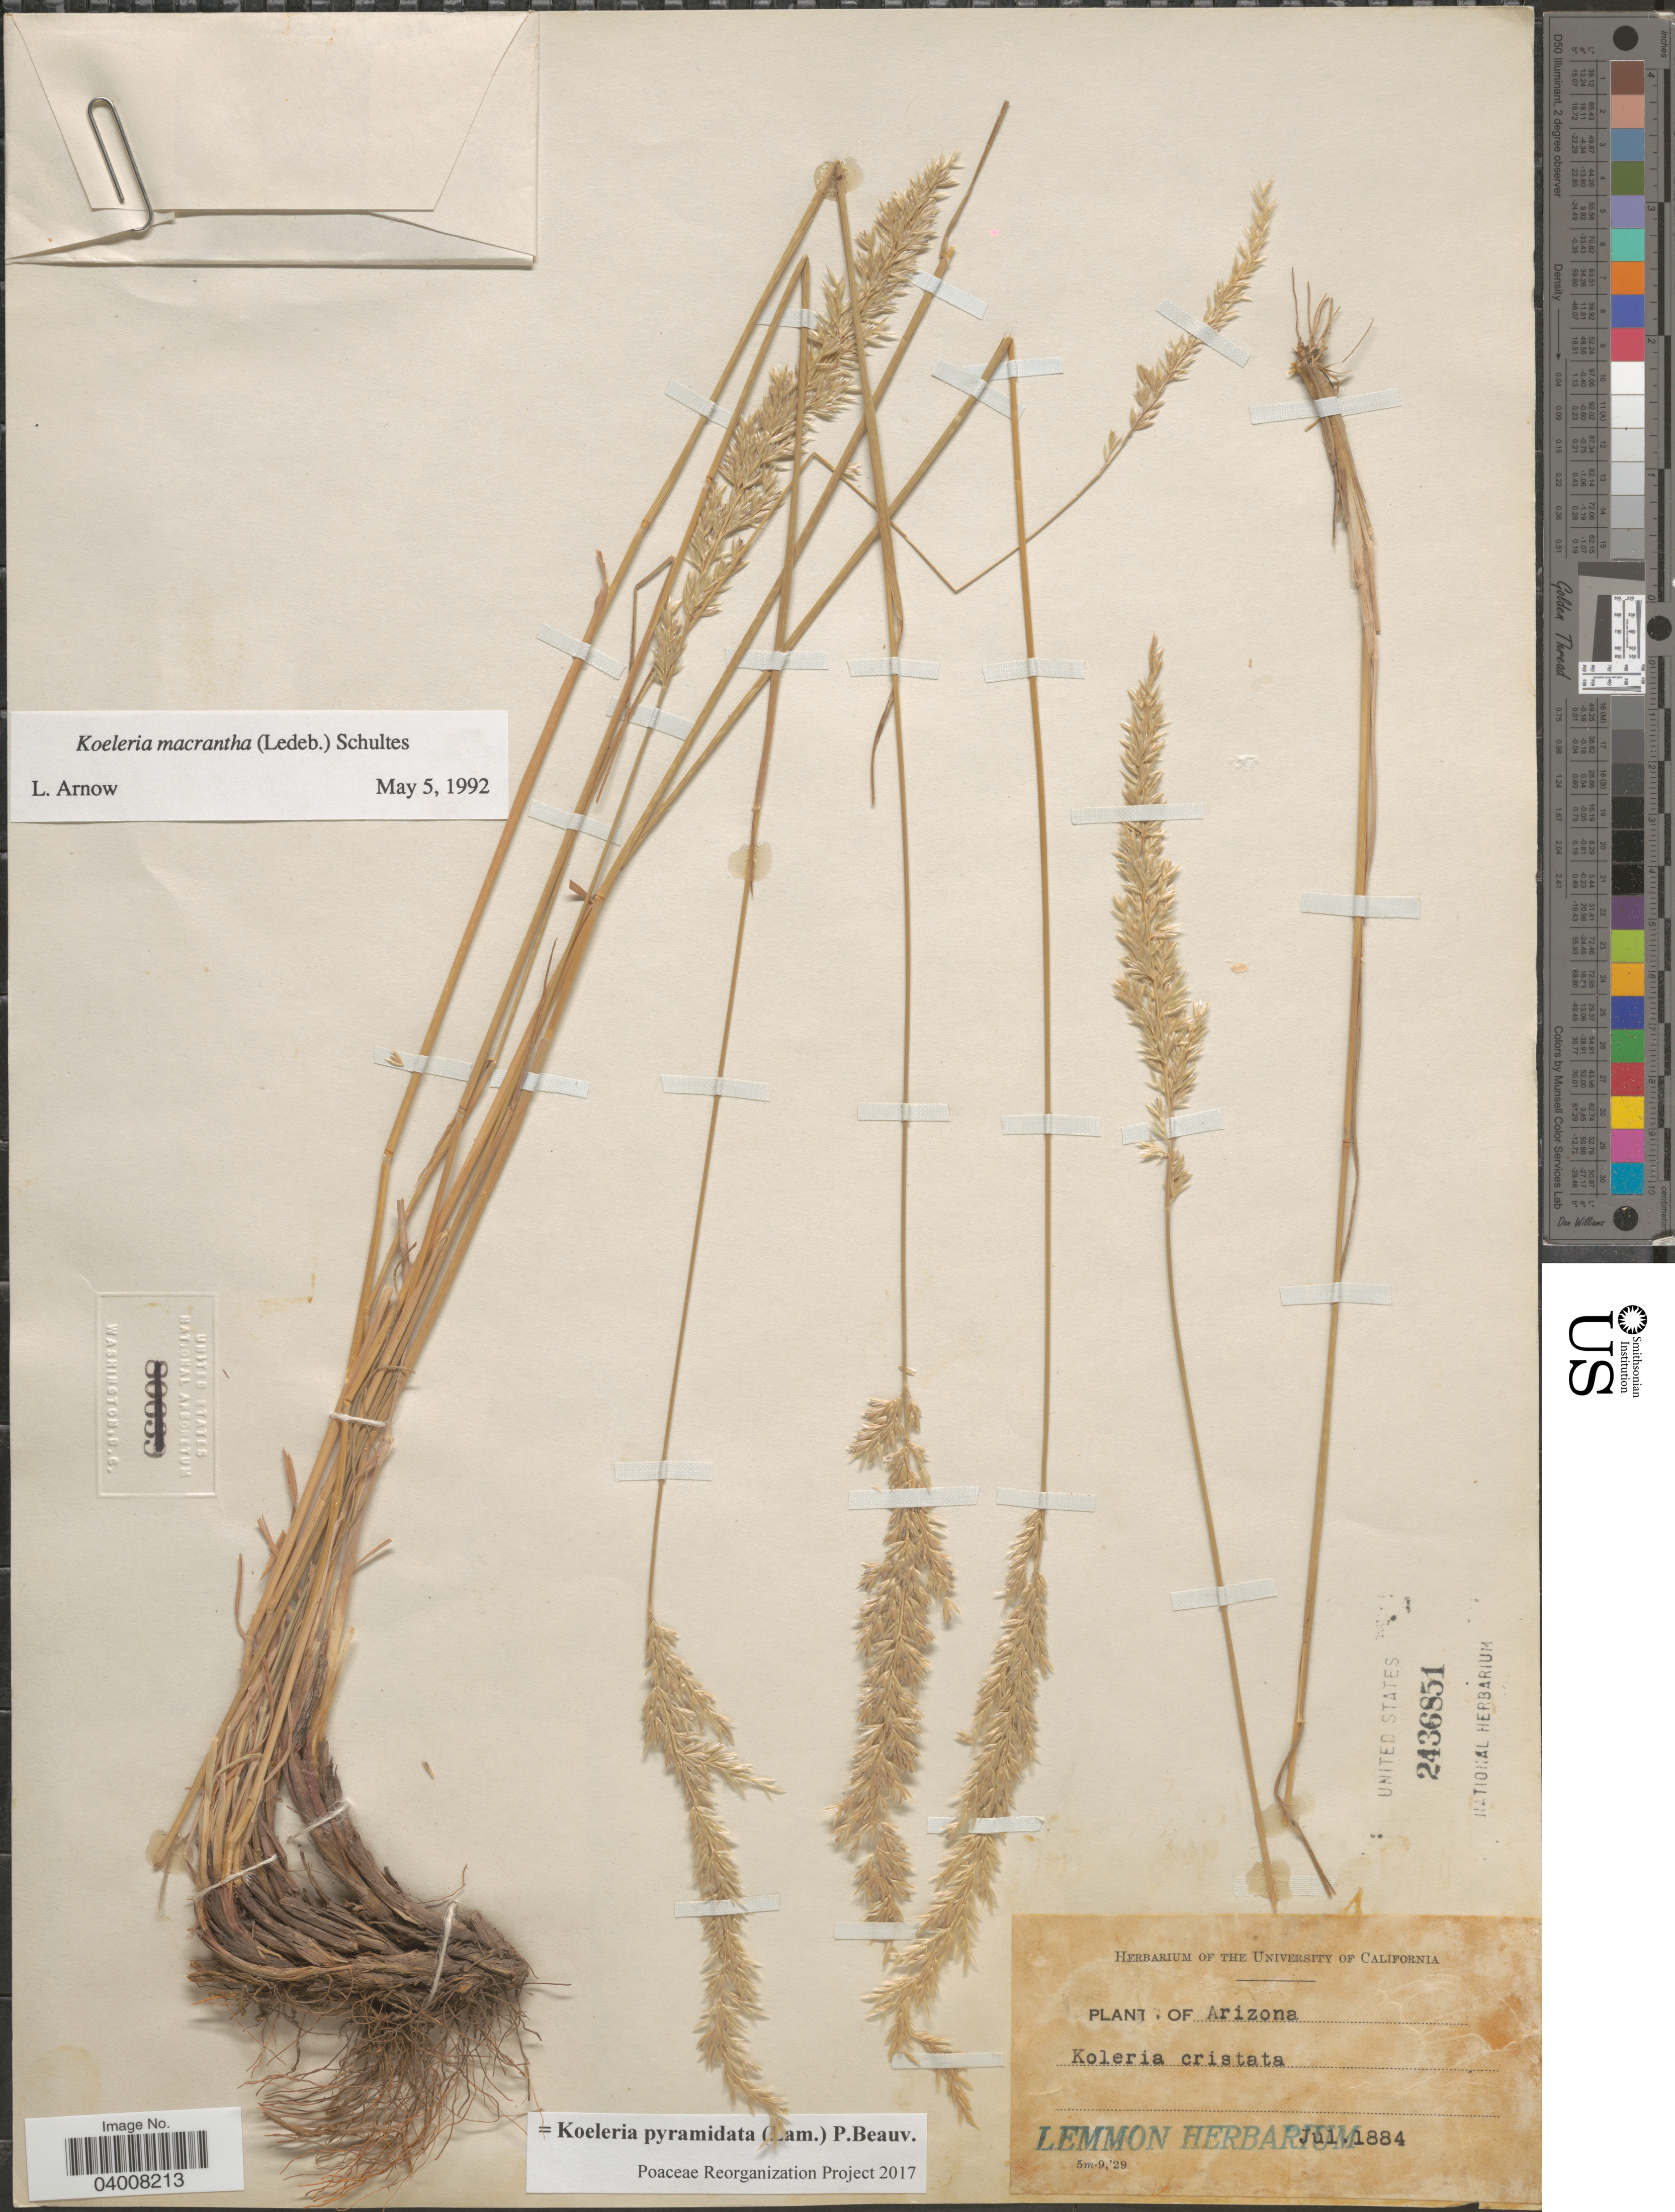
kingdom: Plantae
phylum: Tracheophyta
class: Liliopsida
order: Poales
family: Poaceae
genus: Koeleria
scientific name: Koeleria pyramidata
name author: (Lam.) P. Beauv.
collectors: ex herb. Lemmon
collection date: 1884-07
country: United States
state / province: Arizona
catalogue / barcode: US 2436851